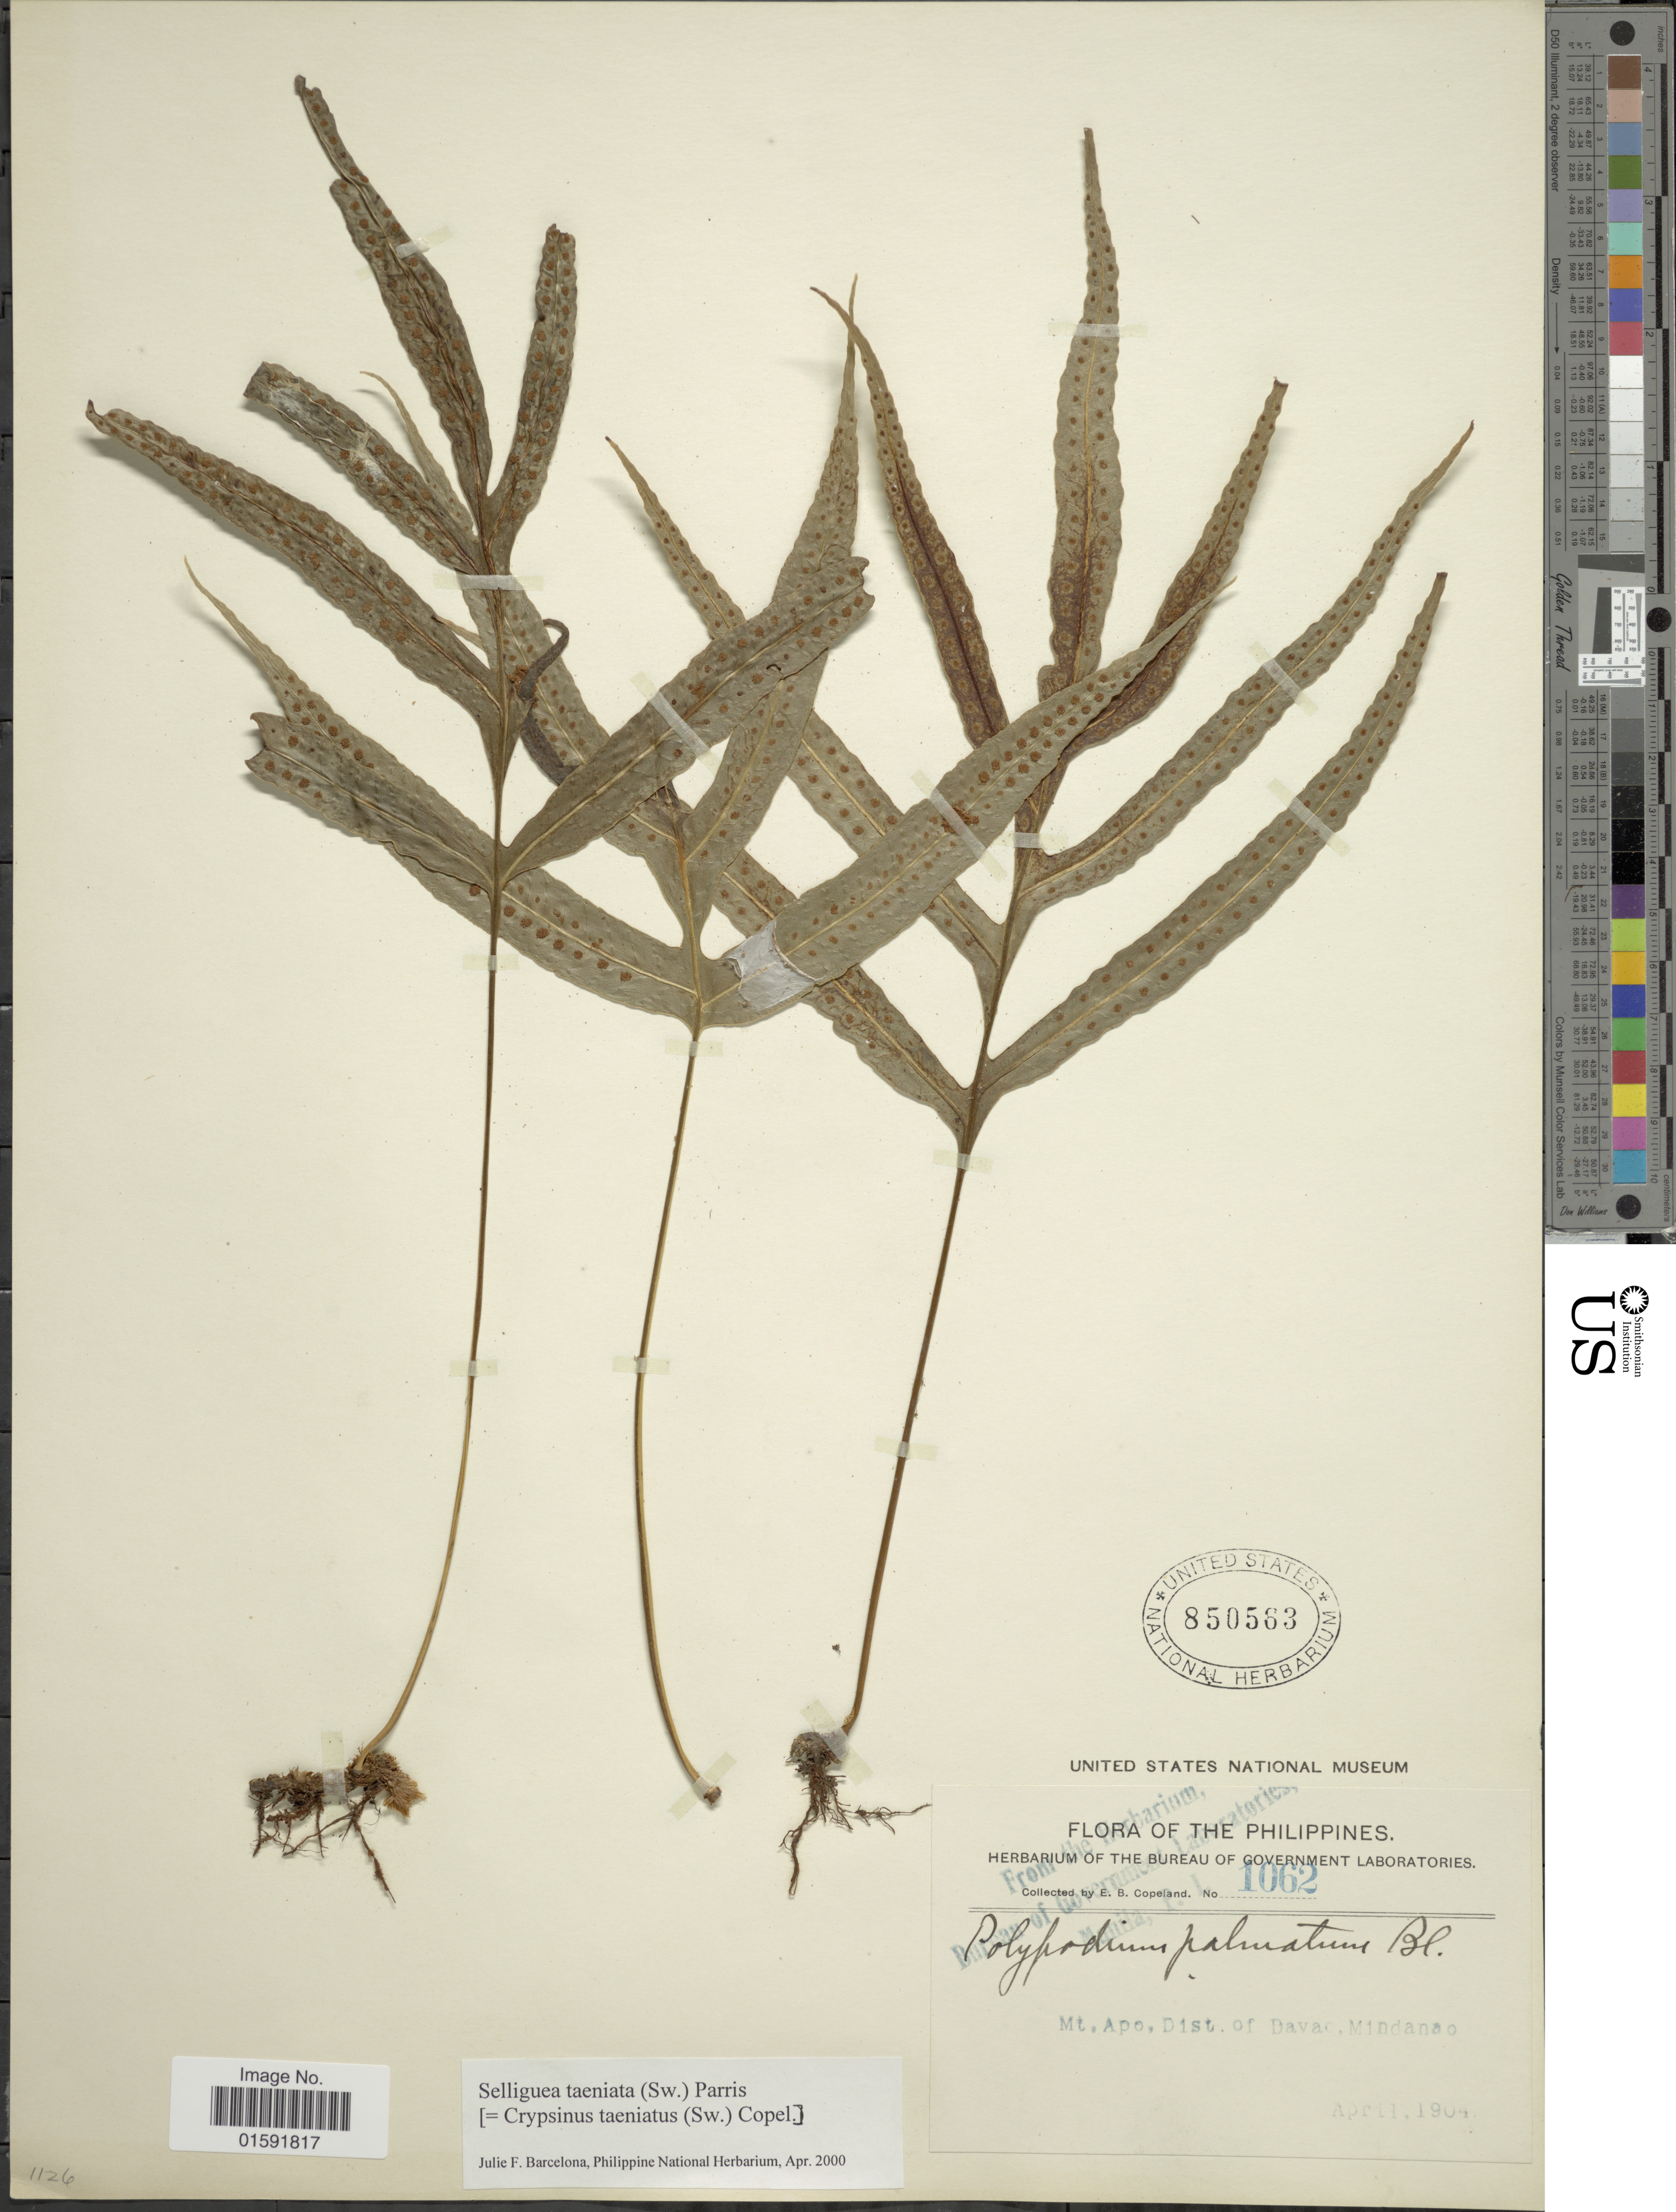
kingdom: Plantae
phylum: Tracheophyta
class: Polypodiopsida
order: Polypodiales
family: Polypodiaceae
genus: Selliguea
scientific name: Selliguea taeniata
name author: Parris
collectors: E. B. Copeland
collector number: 1062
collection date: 1904-04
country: Philippines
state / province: Davao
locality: Mt. Apo, Mindanao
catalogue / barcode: US 850563